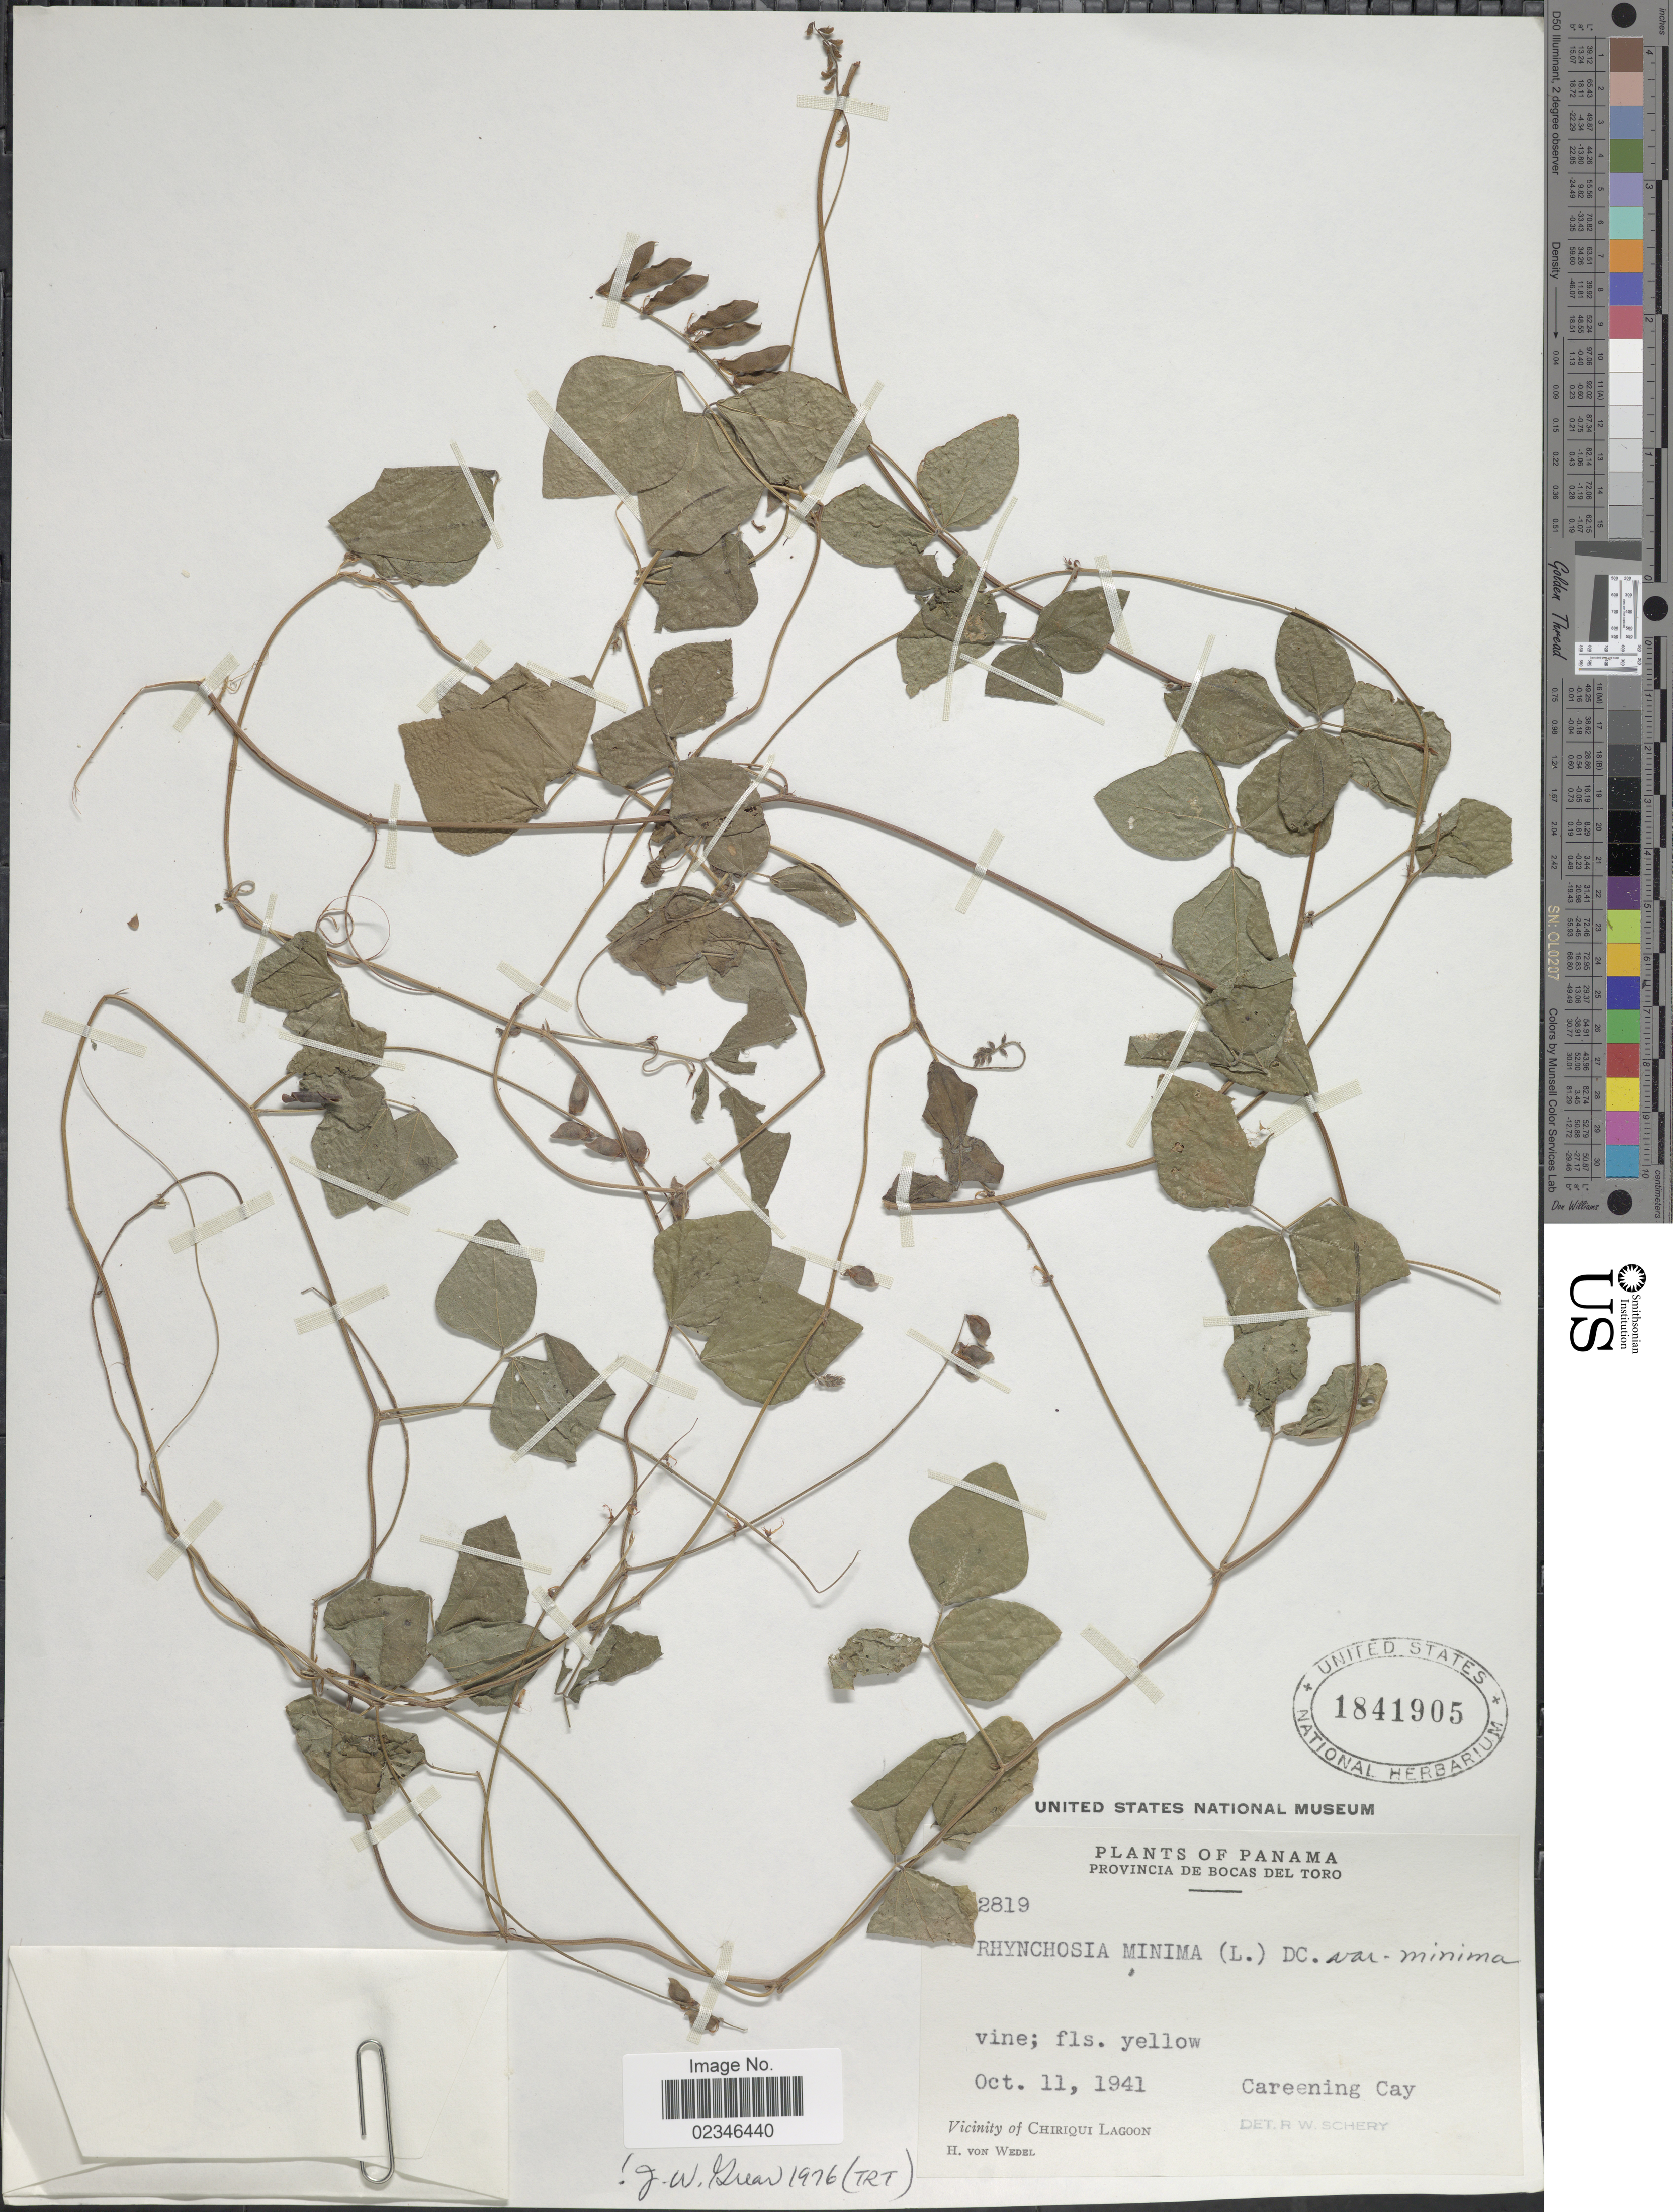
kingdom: Plantae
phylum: Tracheophyta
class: Magnoliopsida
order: Fabales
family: Fabaceae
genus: Rhynchosia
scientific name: Rhynchosia minima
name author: (L.) DC.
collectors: H. von Wedel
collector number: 2819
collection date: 1941-10-11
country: Panama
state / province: Bocas del Toro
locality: Provincia de Bocas del Toro. Careening Cay. Vicinity of Chiriqui Lagoon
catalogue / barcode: US 1841905